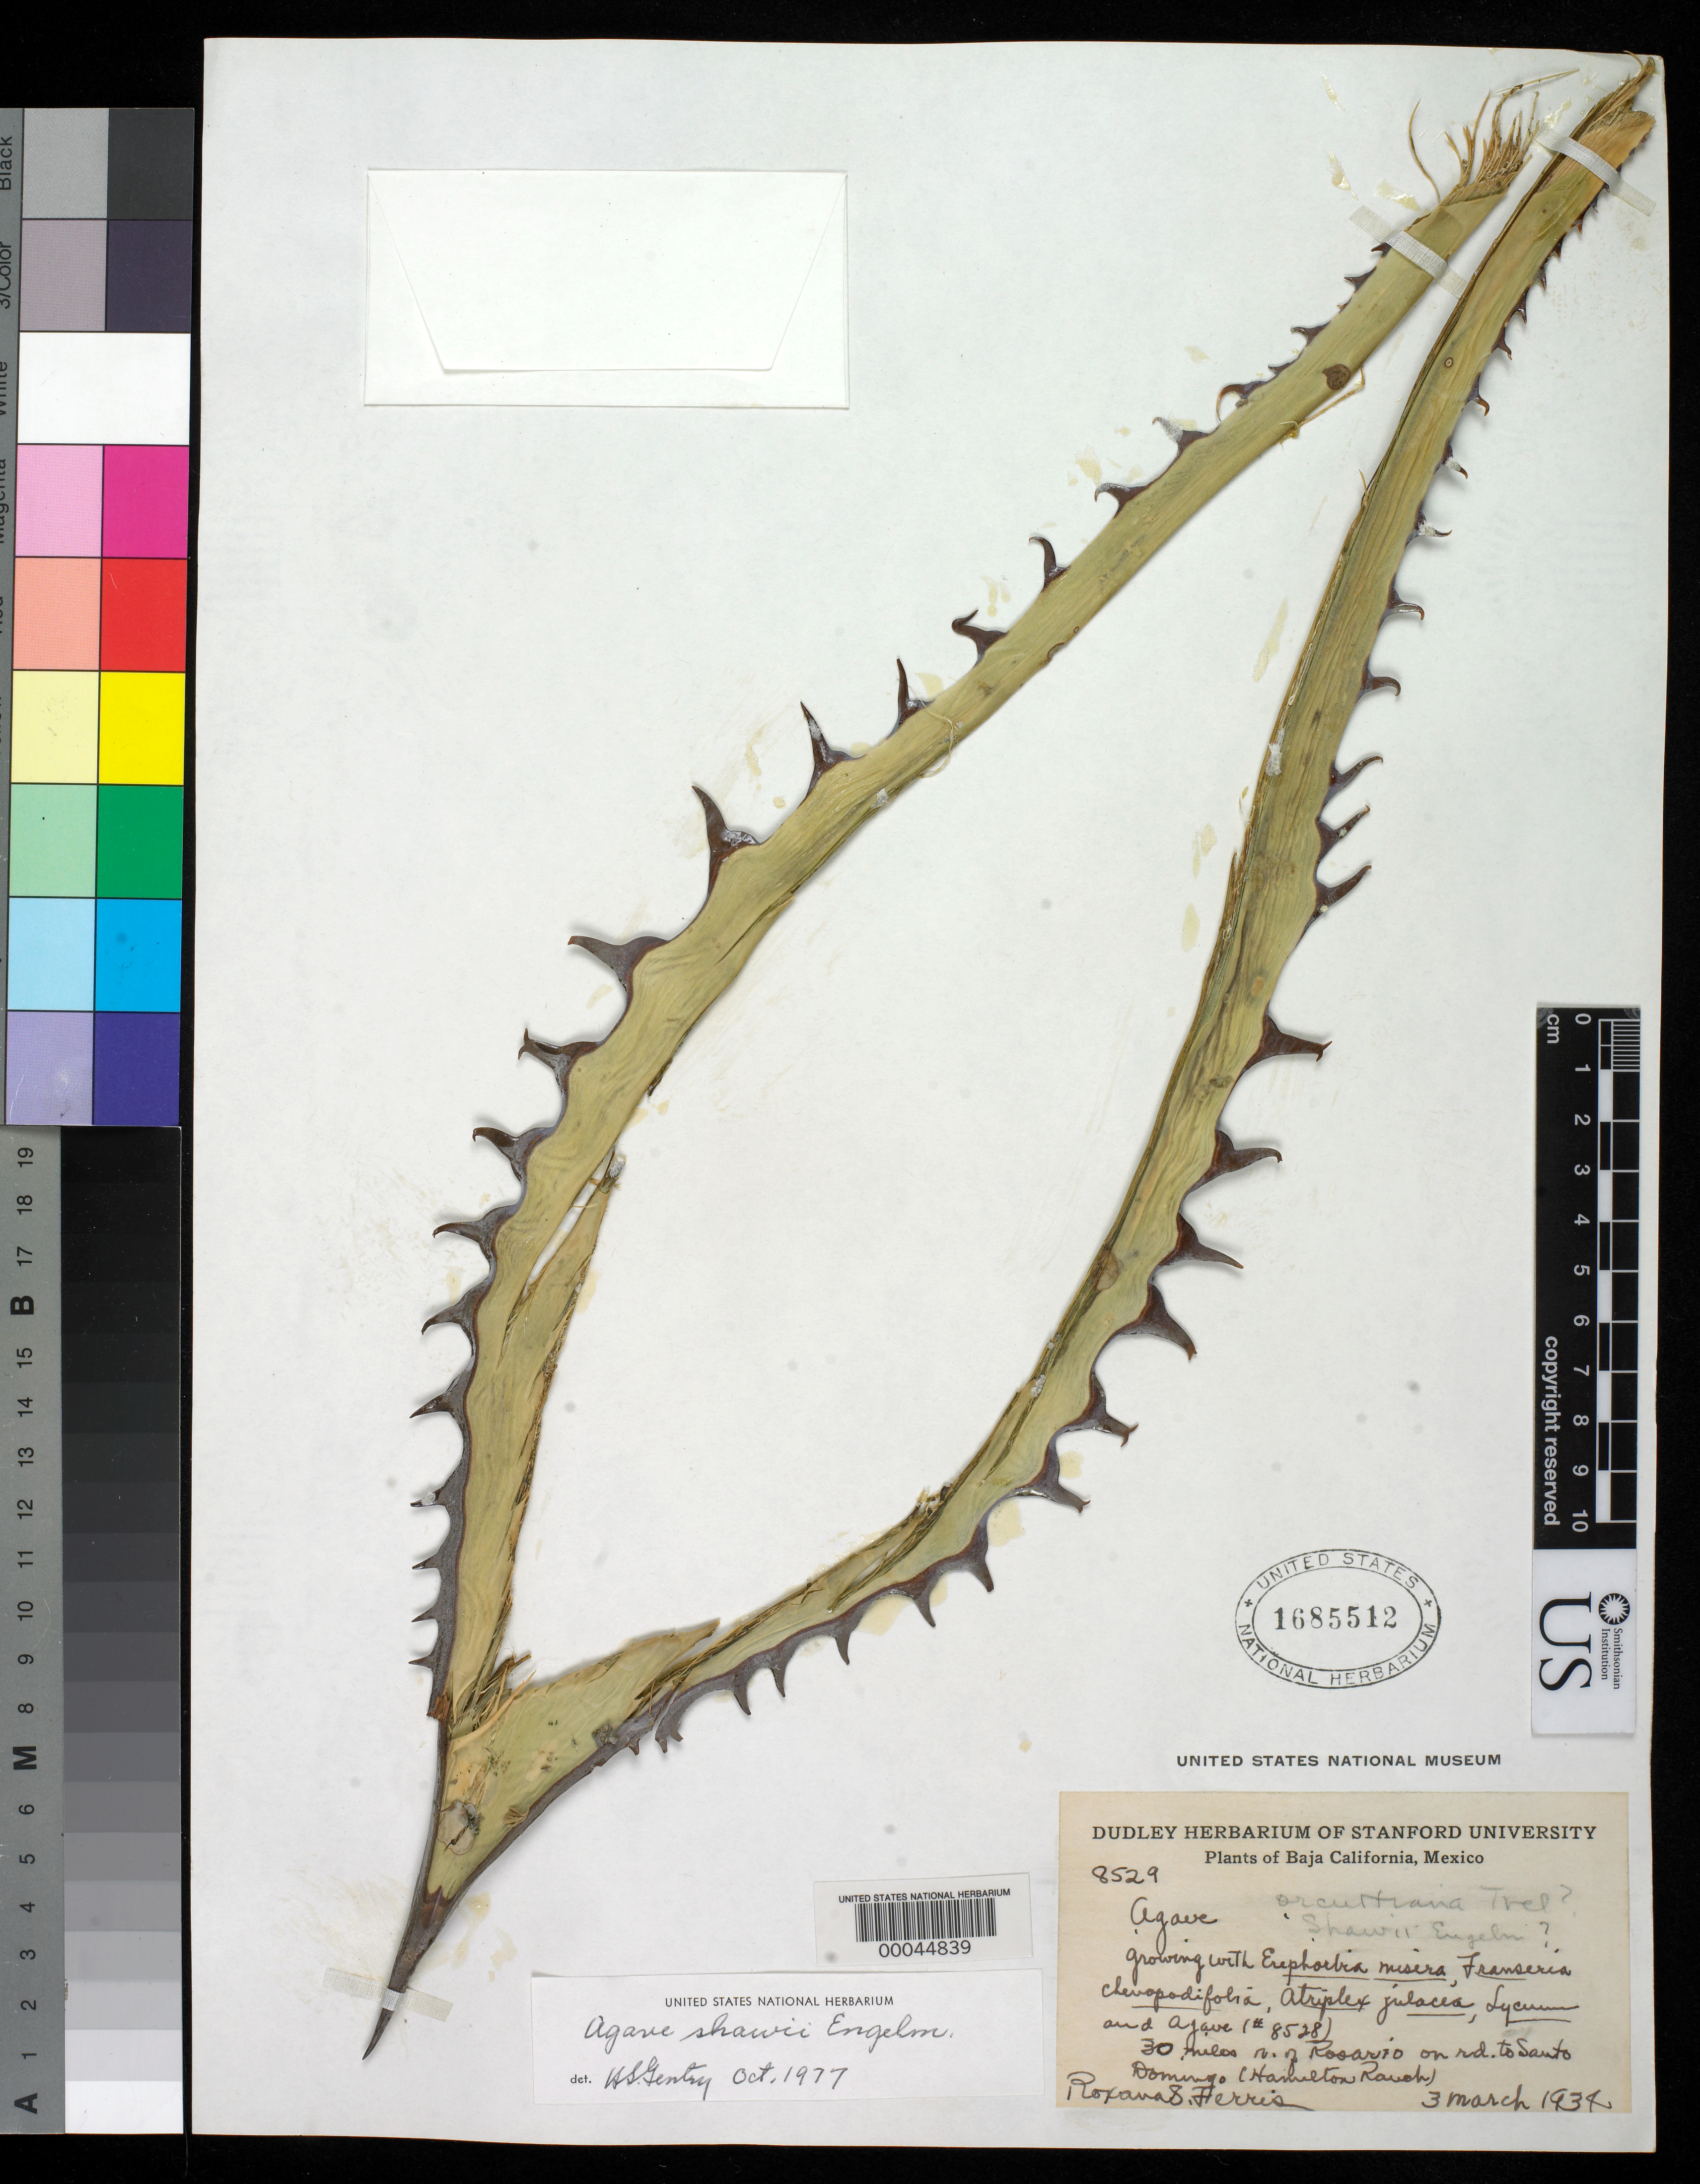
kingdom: Plantae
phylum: Tracheophyta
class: Liliopsida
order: Asparagales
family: Asparagaceae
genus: Agave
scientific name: Agave shawii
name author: Engelm.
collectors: R. S. Ferris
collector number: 8528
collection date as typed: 03 Mar 1934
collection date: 1934-03-03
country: Mexico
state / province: Baja California Norte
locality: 30 mi N of Rosario on road to Santo Domingo (Hamilton Ranch)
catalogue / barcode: US 1685512